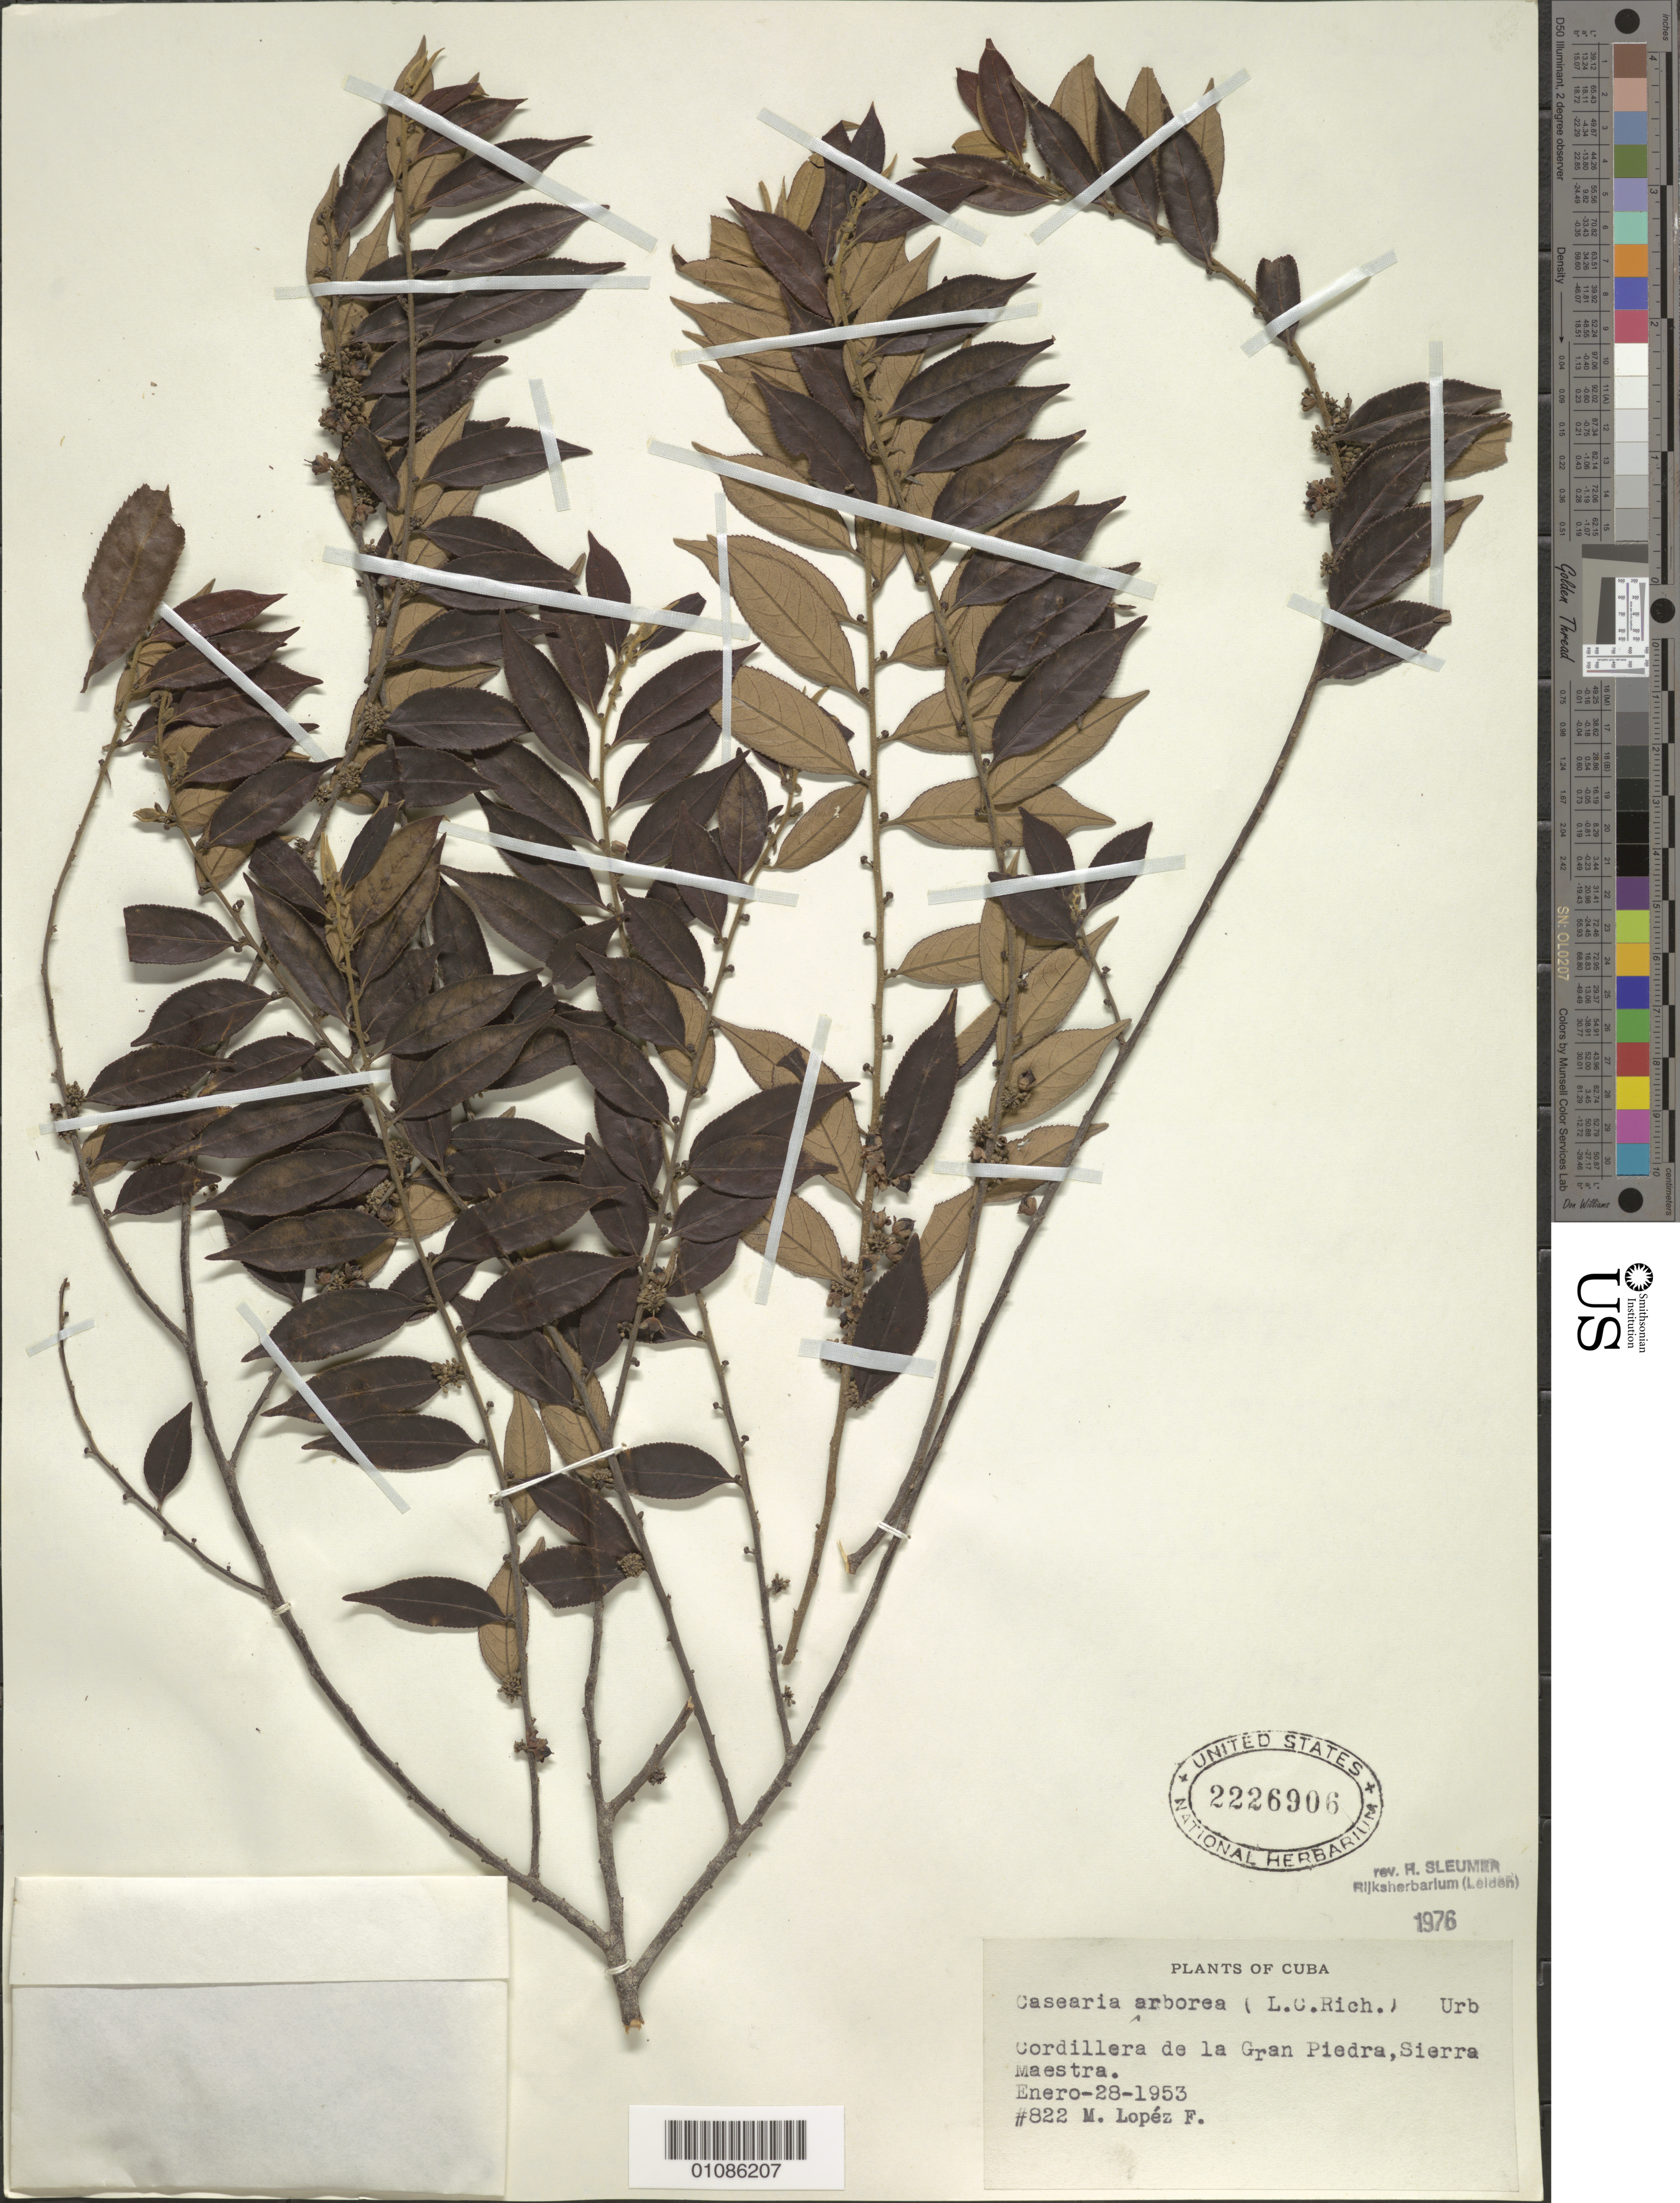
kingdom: Plantae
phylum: Tracheophyta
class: Magnoliopsida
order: Malpighiales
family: Salicaceae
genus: Casearia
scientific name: Casearia arborea subsp. arborea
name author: (Rich.) Urb.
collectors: M. López Figueiras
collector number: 822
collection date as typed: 28 Jan 1953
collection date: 1953-01-28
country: Cuba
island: Cuba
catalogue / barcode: US 2226906